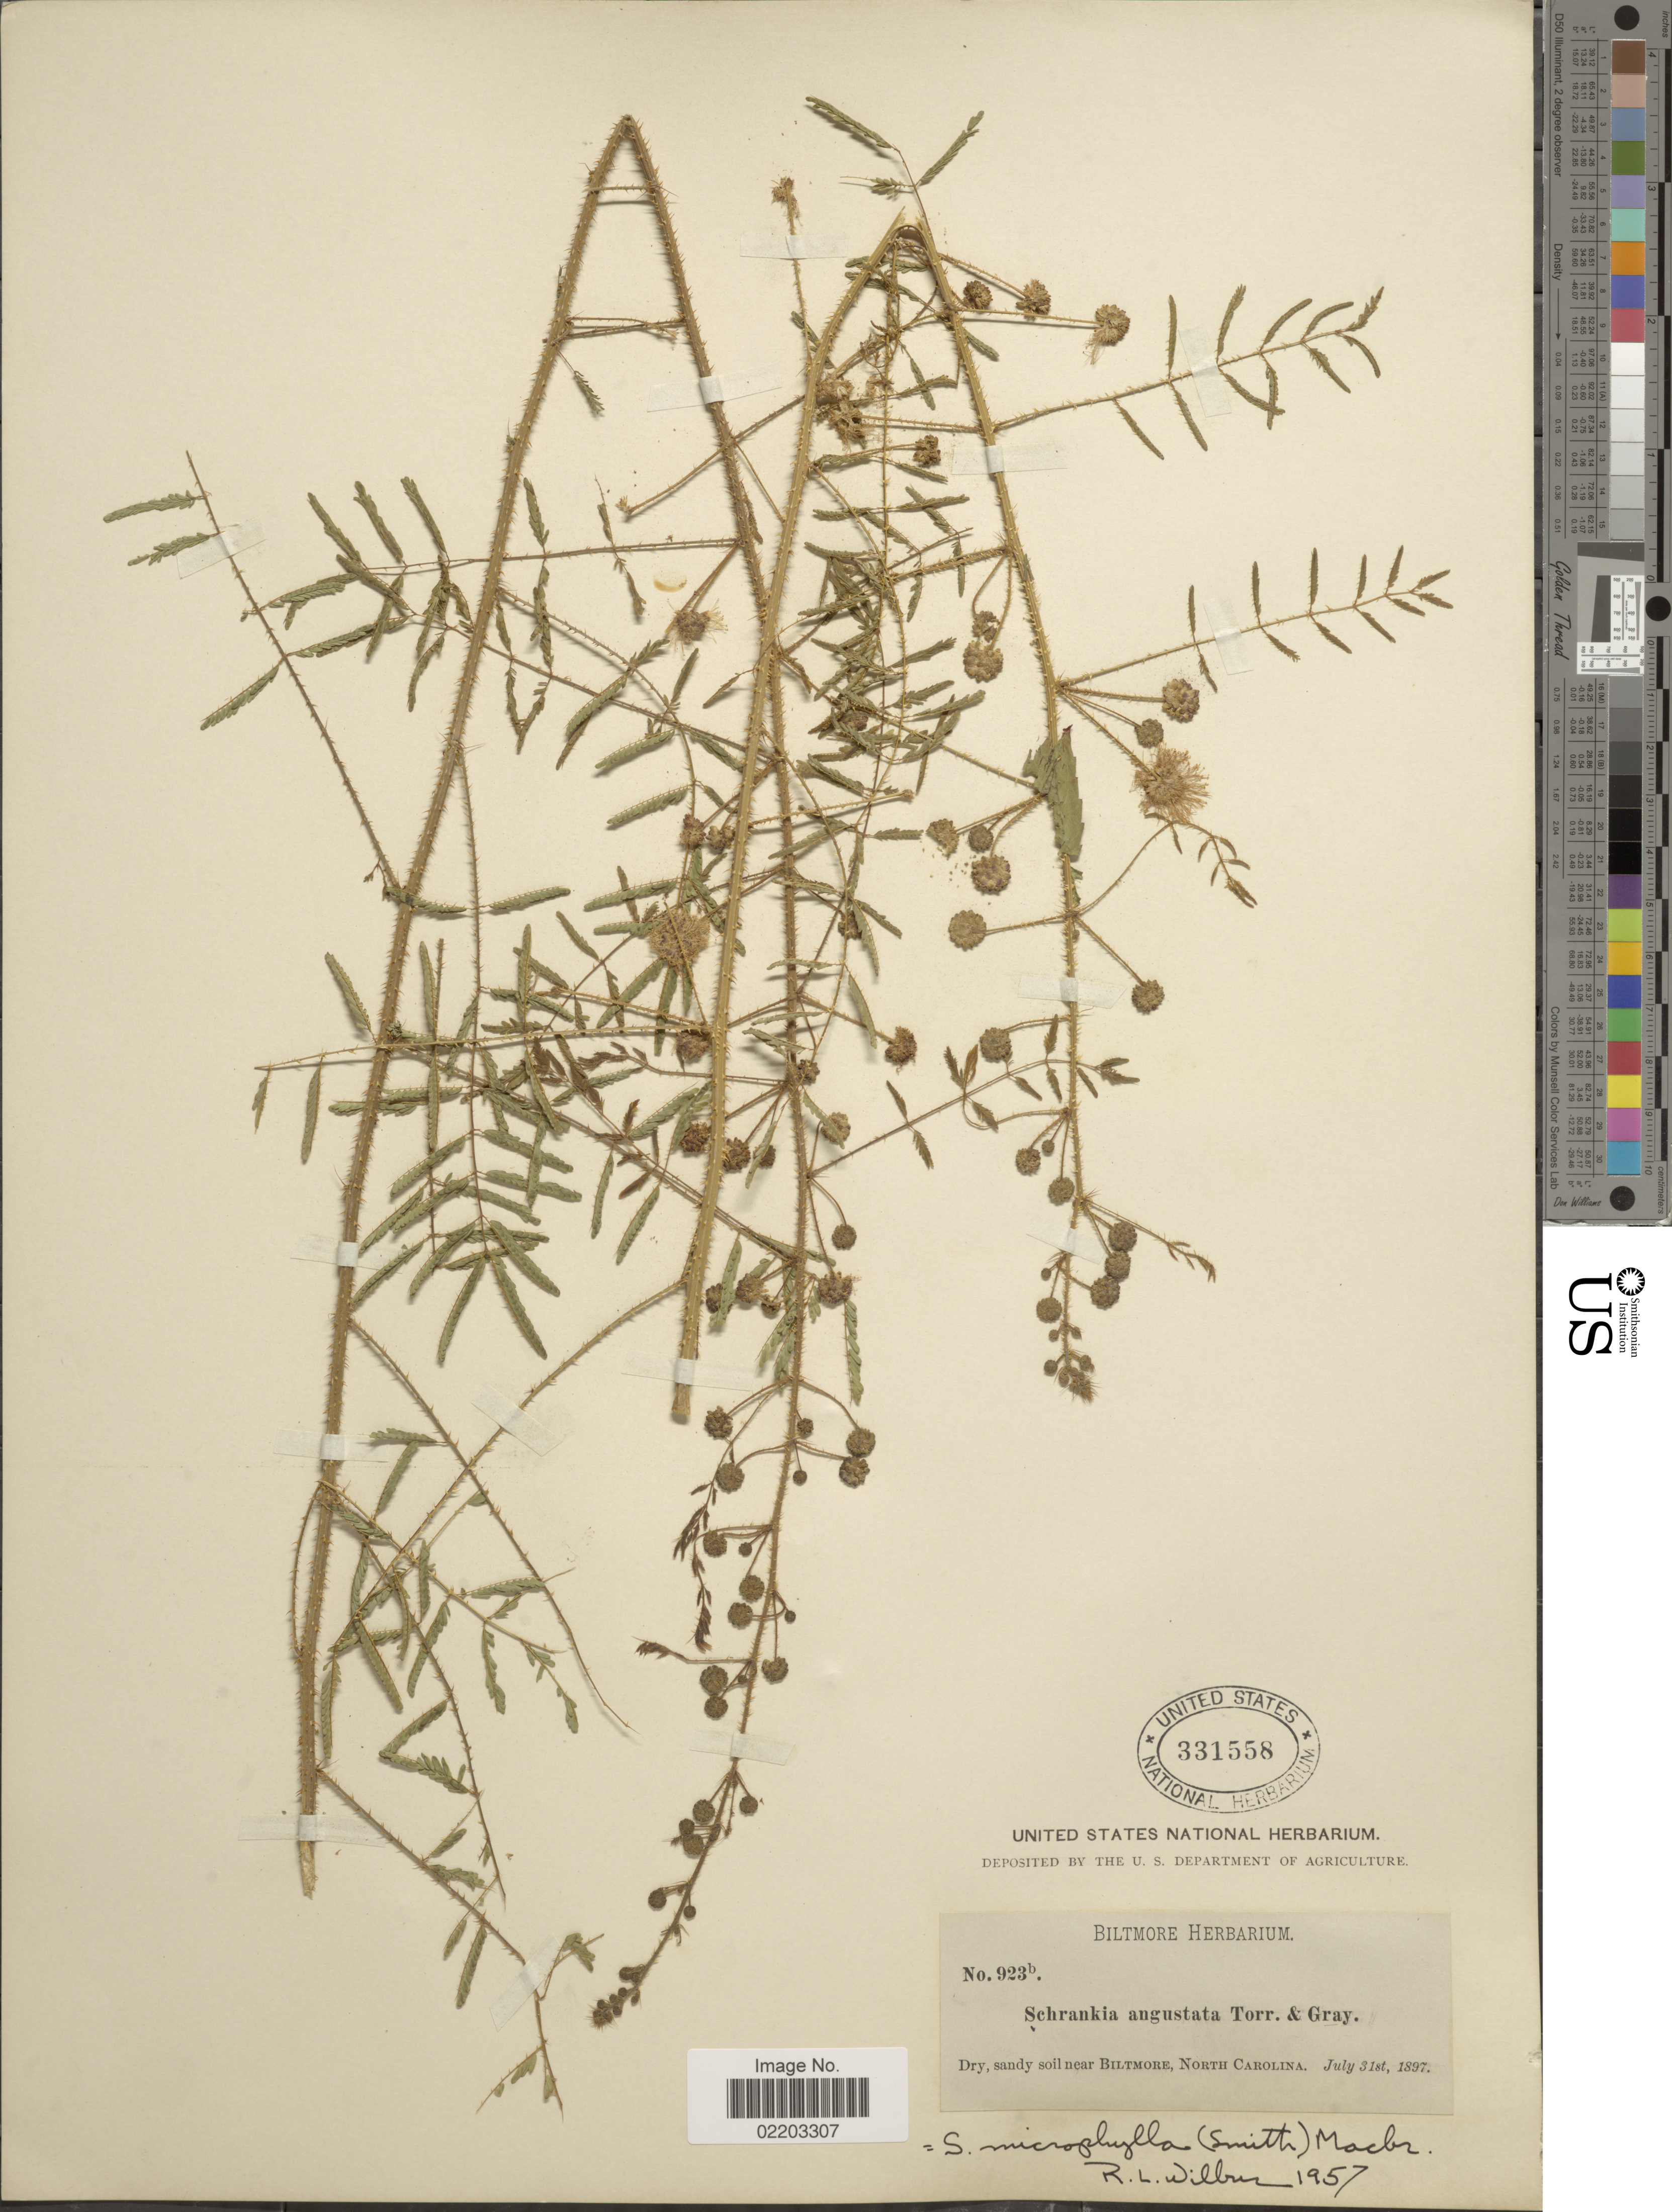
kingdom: Plantae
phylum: Tracheophyta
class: Magnoliopsida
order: Fabales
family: Fabaceae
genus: Mimosa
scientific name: Mimosa microphylla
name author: Dryand.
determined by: Strong, M. T., (US), Smithsonian Institution - National Museum of Natural History (UNITED STATES)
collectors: ex herb. Biltmore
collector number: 923b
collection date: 1897-07-31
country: United States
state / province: North Carolina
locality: Dry, sandy soil near Biltmore, North Carolina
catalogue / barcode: US 331558